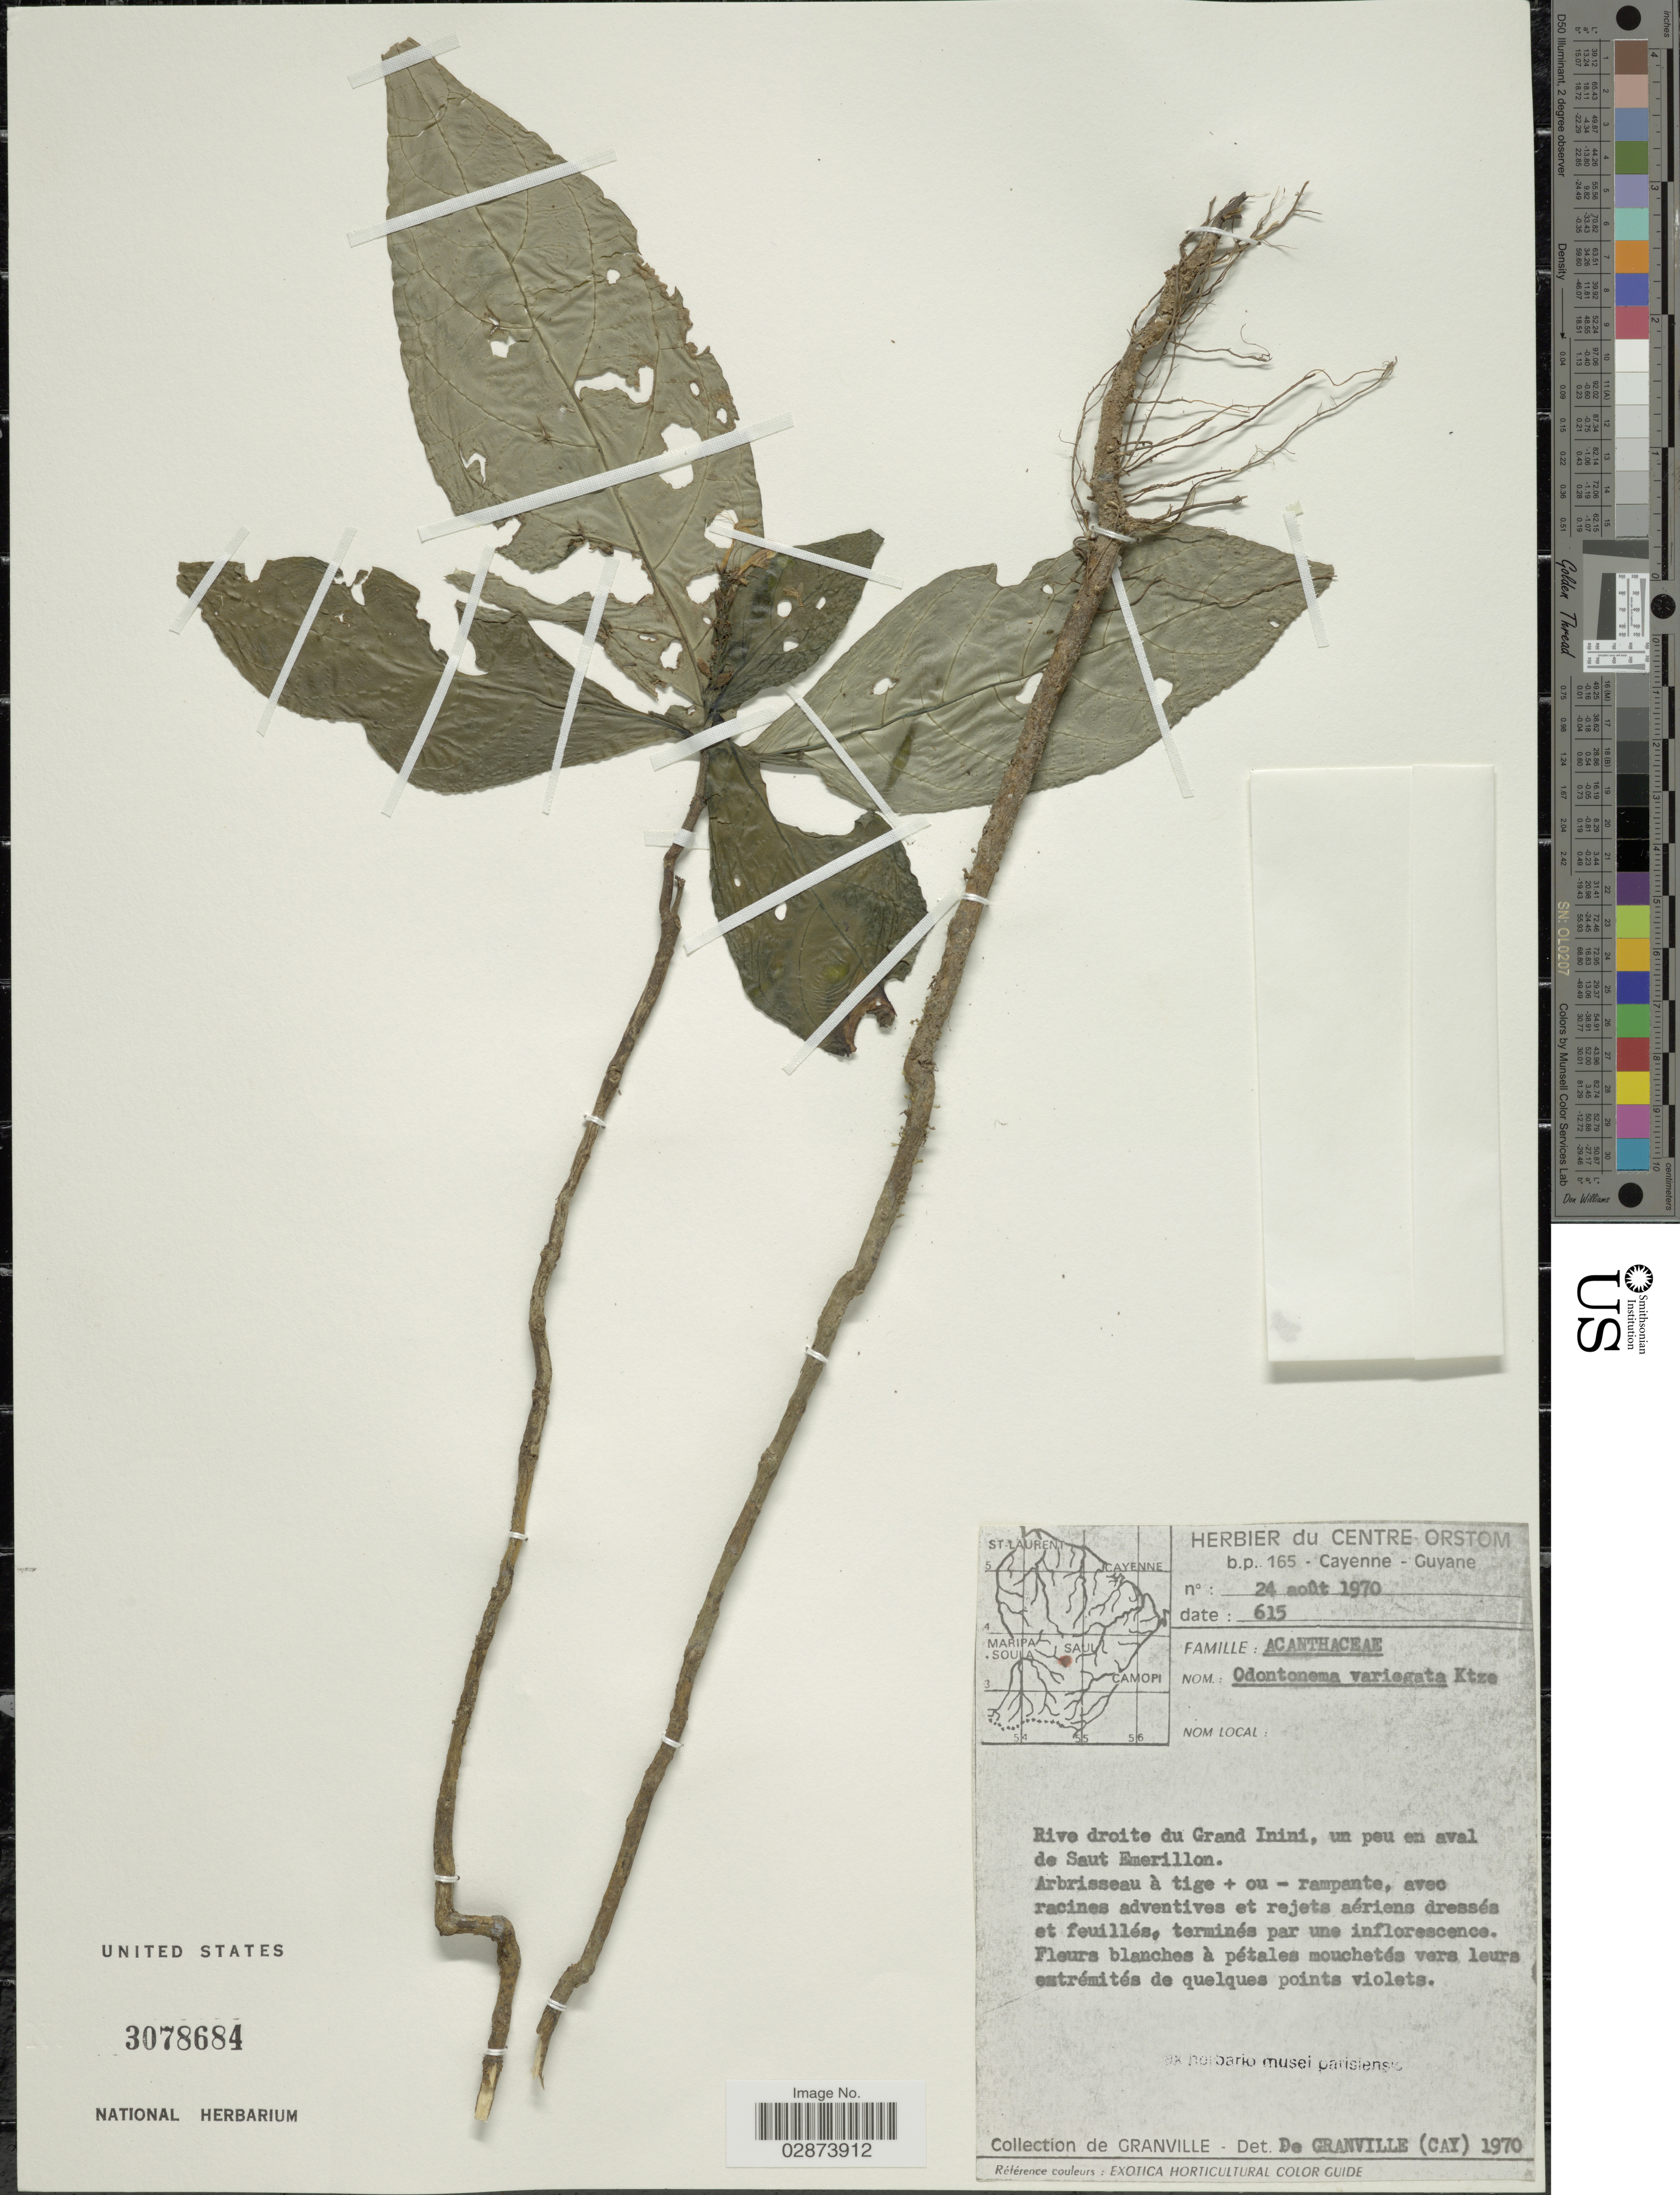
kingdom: Plantae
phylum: Tracheophyta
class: Magnoliopsida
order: Lamiales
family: Acanthaceae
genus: Pulchranthus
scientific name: Pulchranthus variegatus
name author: (Aubl.) V.M. Baum et al.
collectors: de Granville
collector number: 615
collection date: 1970-08-24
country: French Guiana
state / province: Cayenne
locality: Rive droite du Grand Inini, un peu en aval de Saut Emerillon.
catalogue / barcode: US 3078684